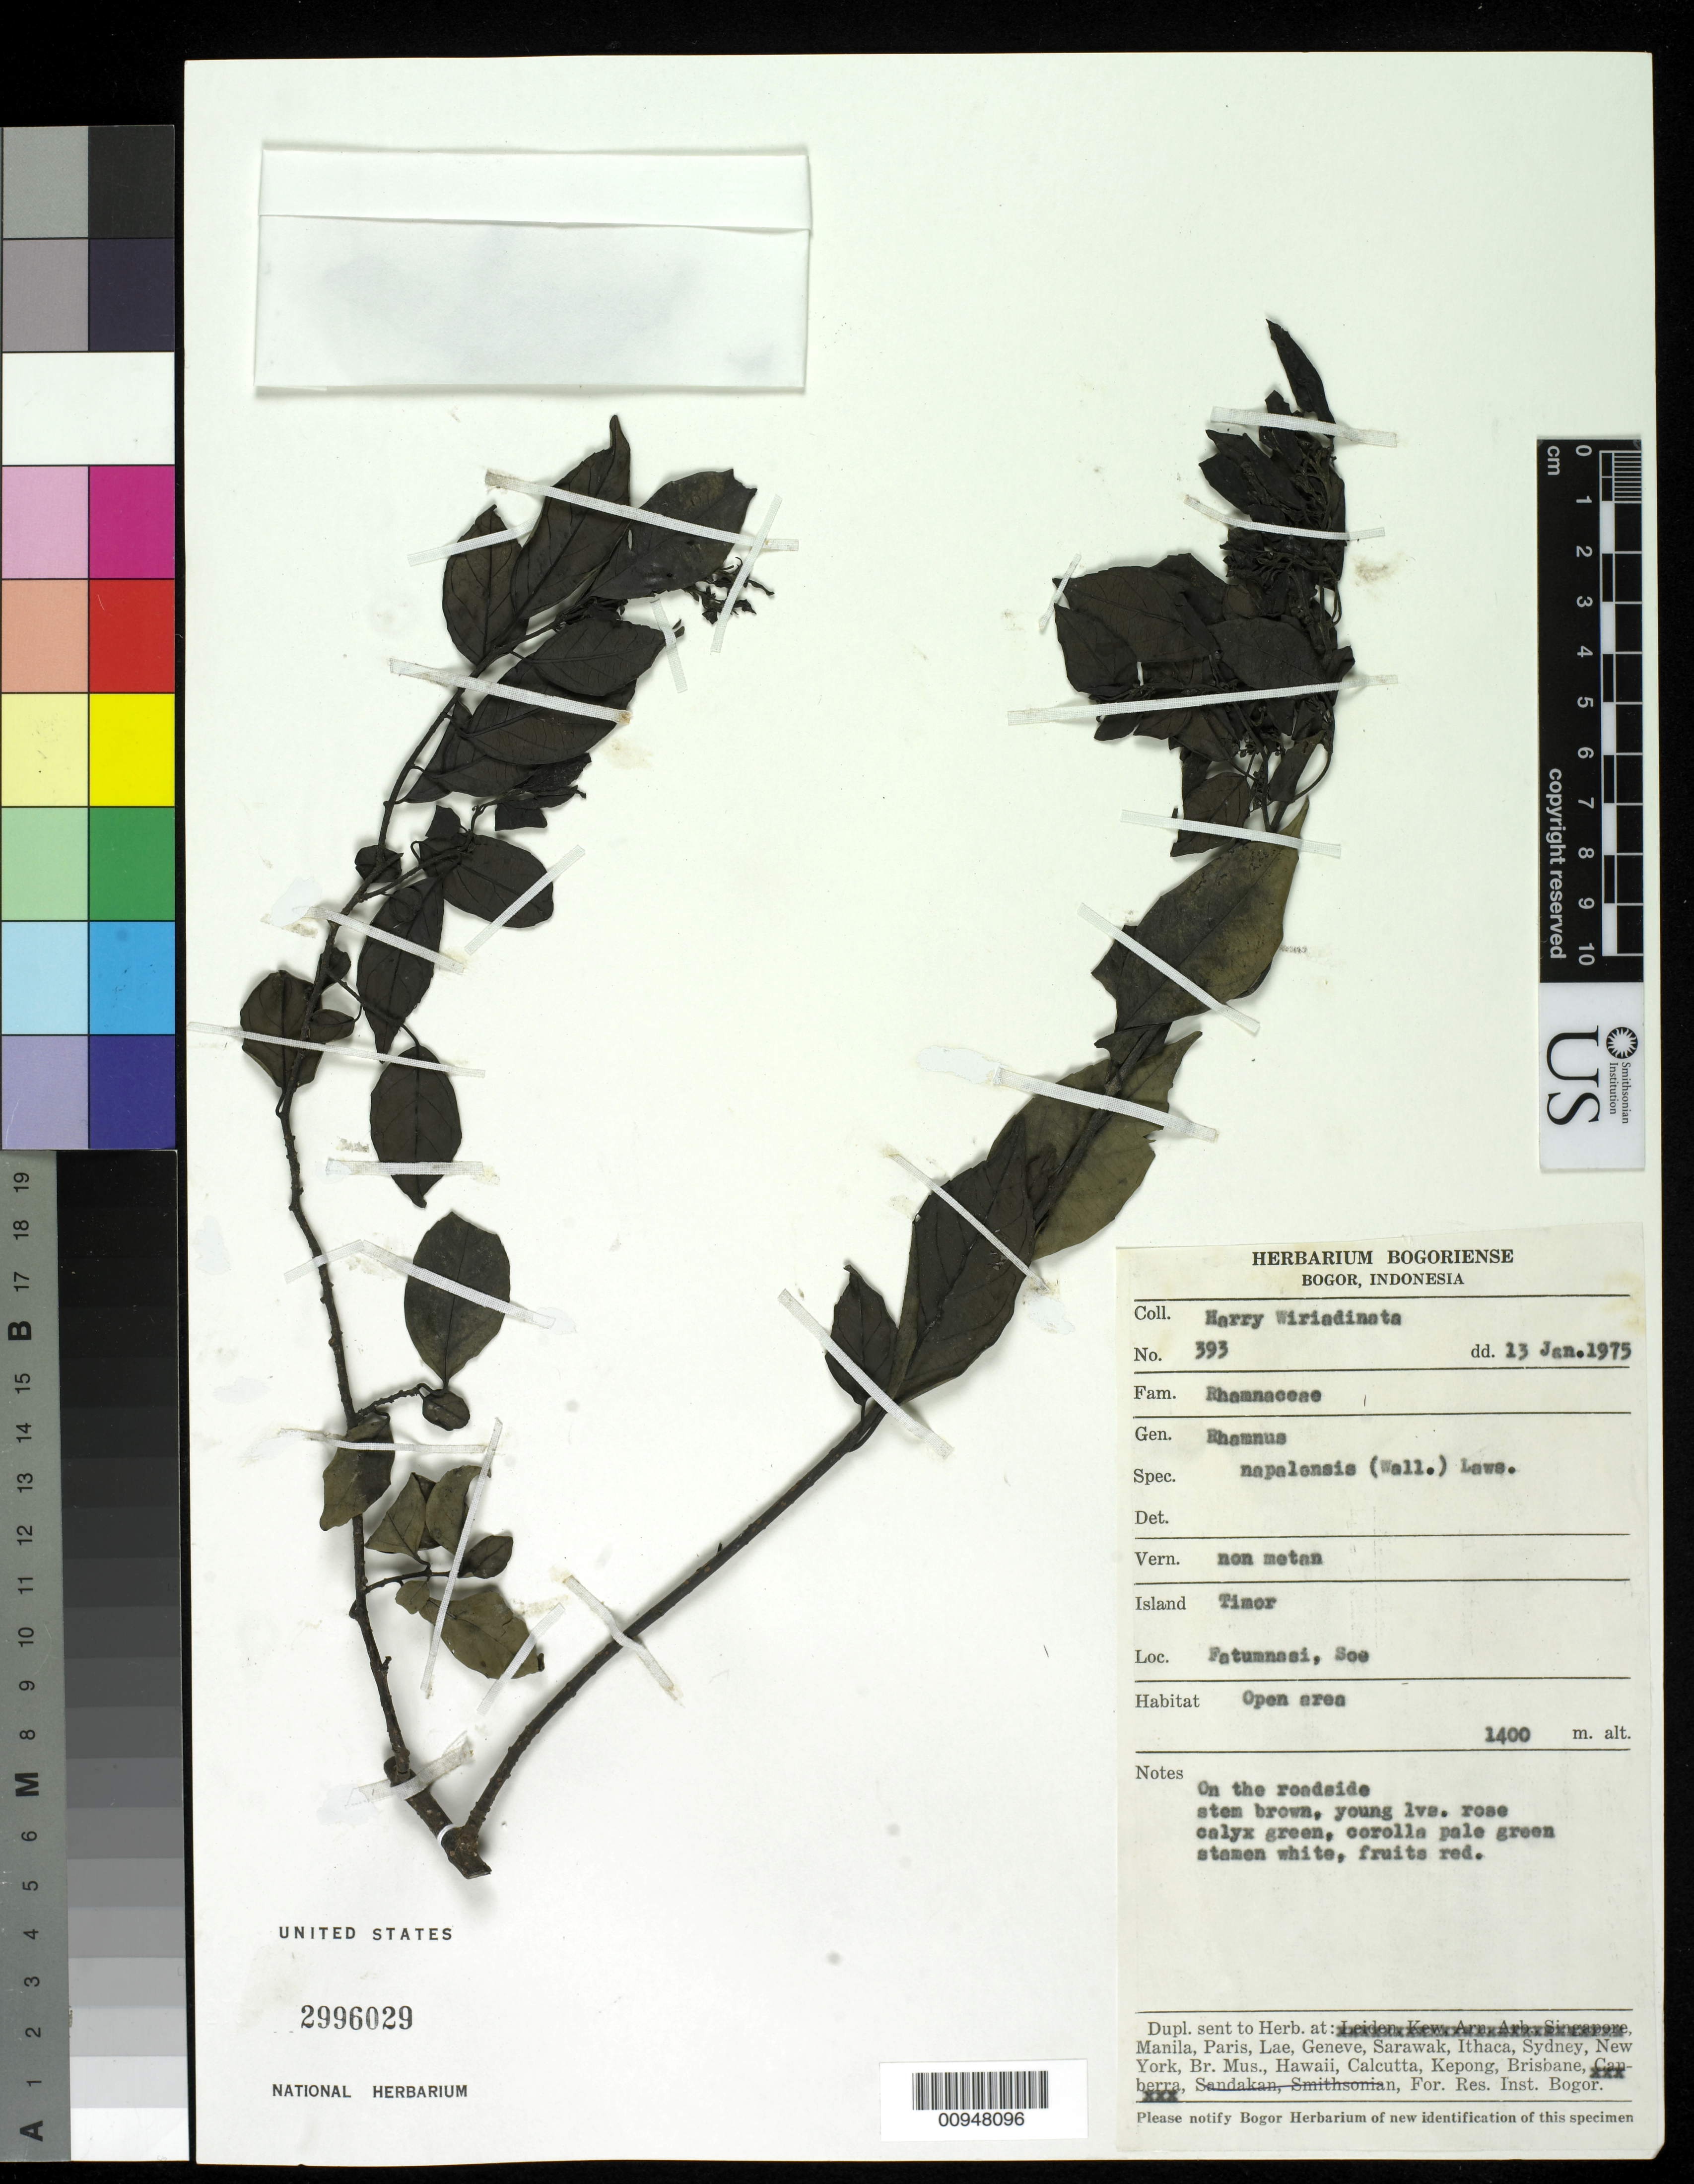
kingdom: Plantae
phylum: Tracheophyta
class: Magnoliopsida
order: Rosales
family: Rhamnaceae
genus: Rhamnus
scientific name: Rhamnus nevadensis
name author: A. Nelson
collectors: H. Wiriadinata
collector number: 393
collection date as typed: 13 Jan 1975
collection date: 1975-01-13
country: Indonesia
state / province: Lesser Sunda Is.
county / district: East Nusa Tenggara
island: Timor I.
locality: Fatumnasi, Soe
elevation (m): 1400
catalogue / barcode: US 2996029